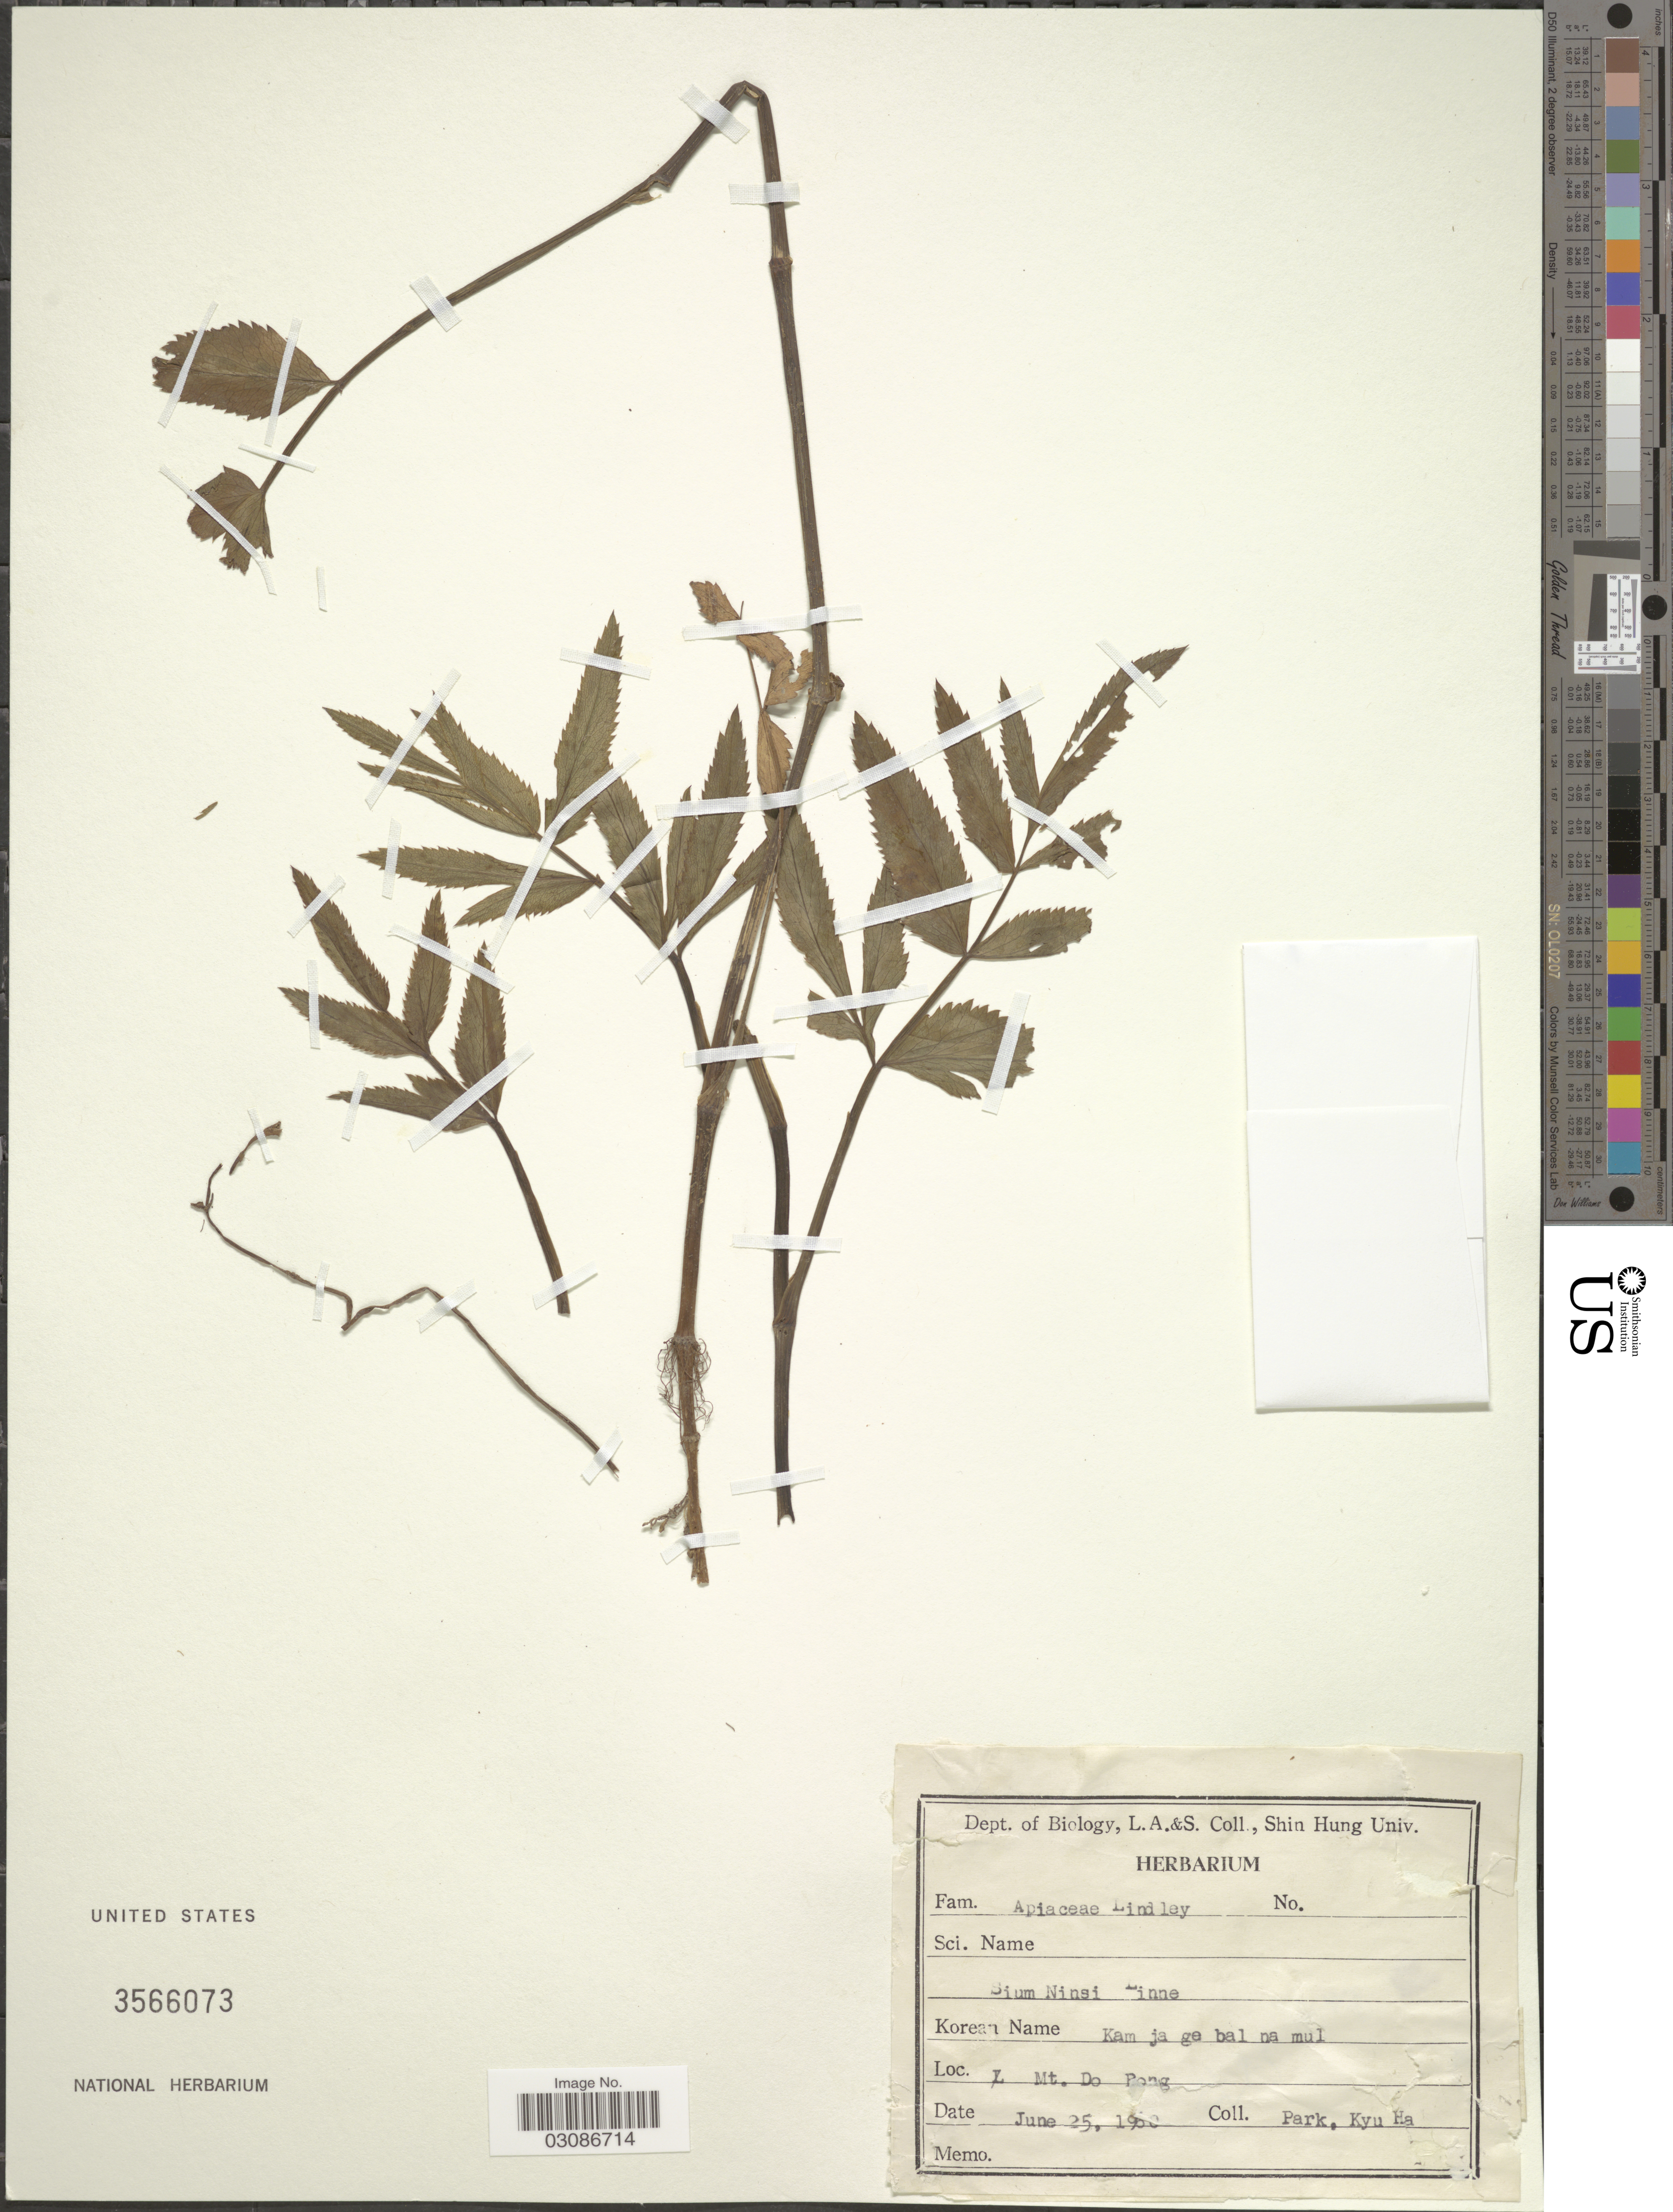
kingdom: Plantae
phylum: Tracheophyta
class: Magnoliopsida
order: Apiales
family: Apiaceae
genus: Sium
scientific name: Sium ninsi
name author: Thunb.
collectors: K. Park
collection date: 1960-06-25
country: South Korea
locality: Mt. Do Bong.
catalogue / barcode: US 3566073